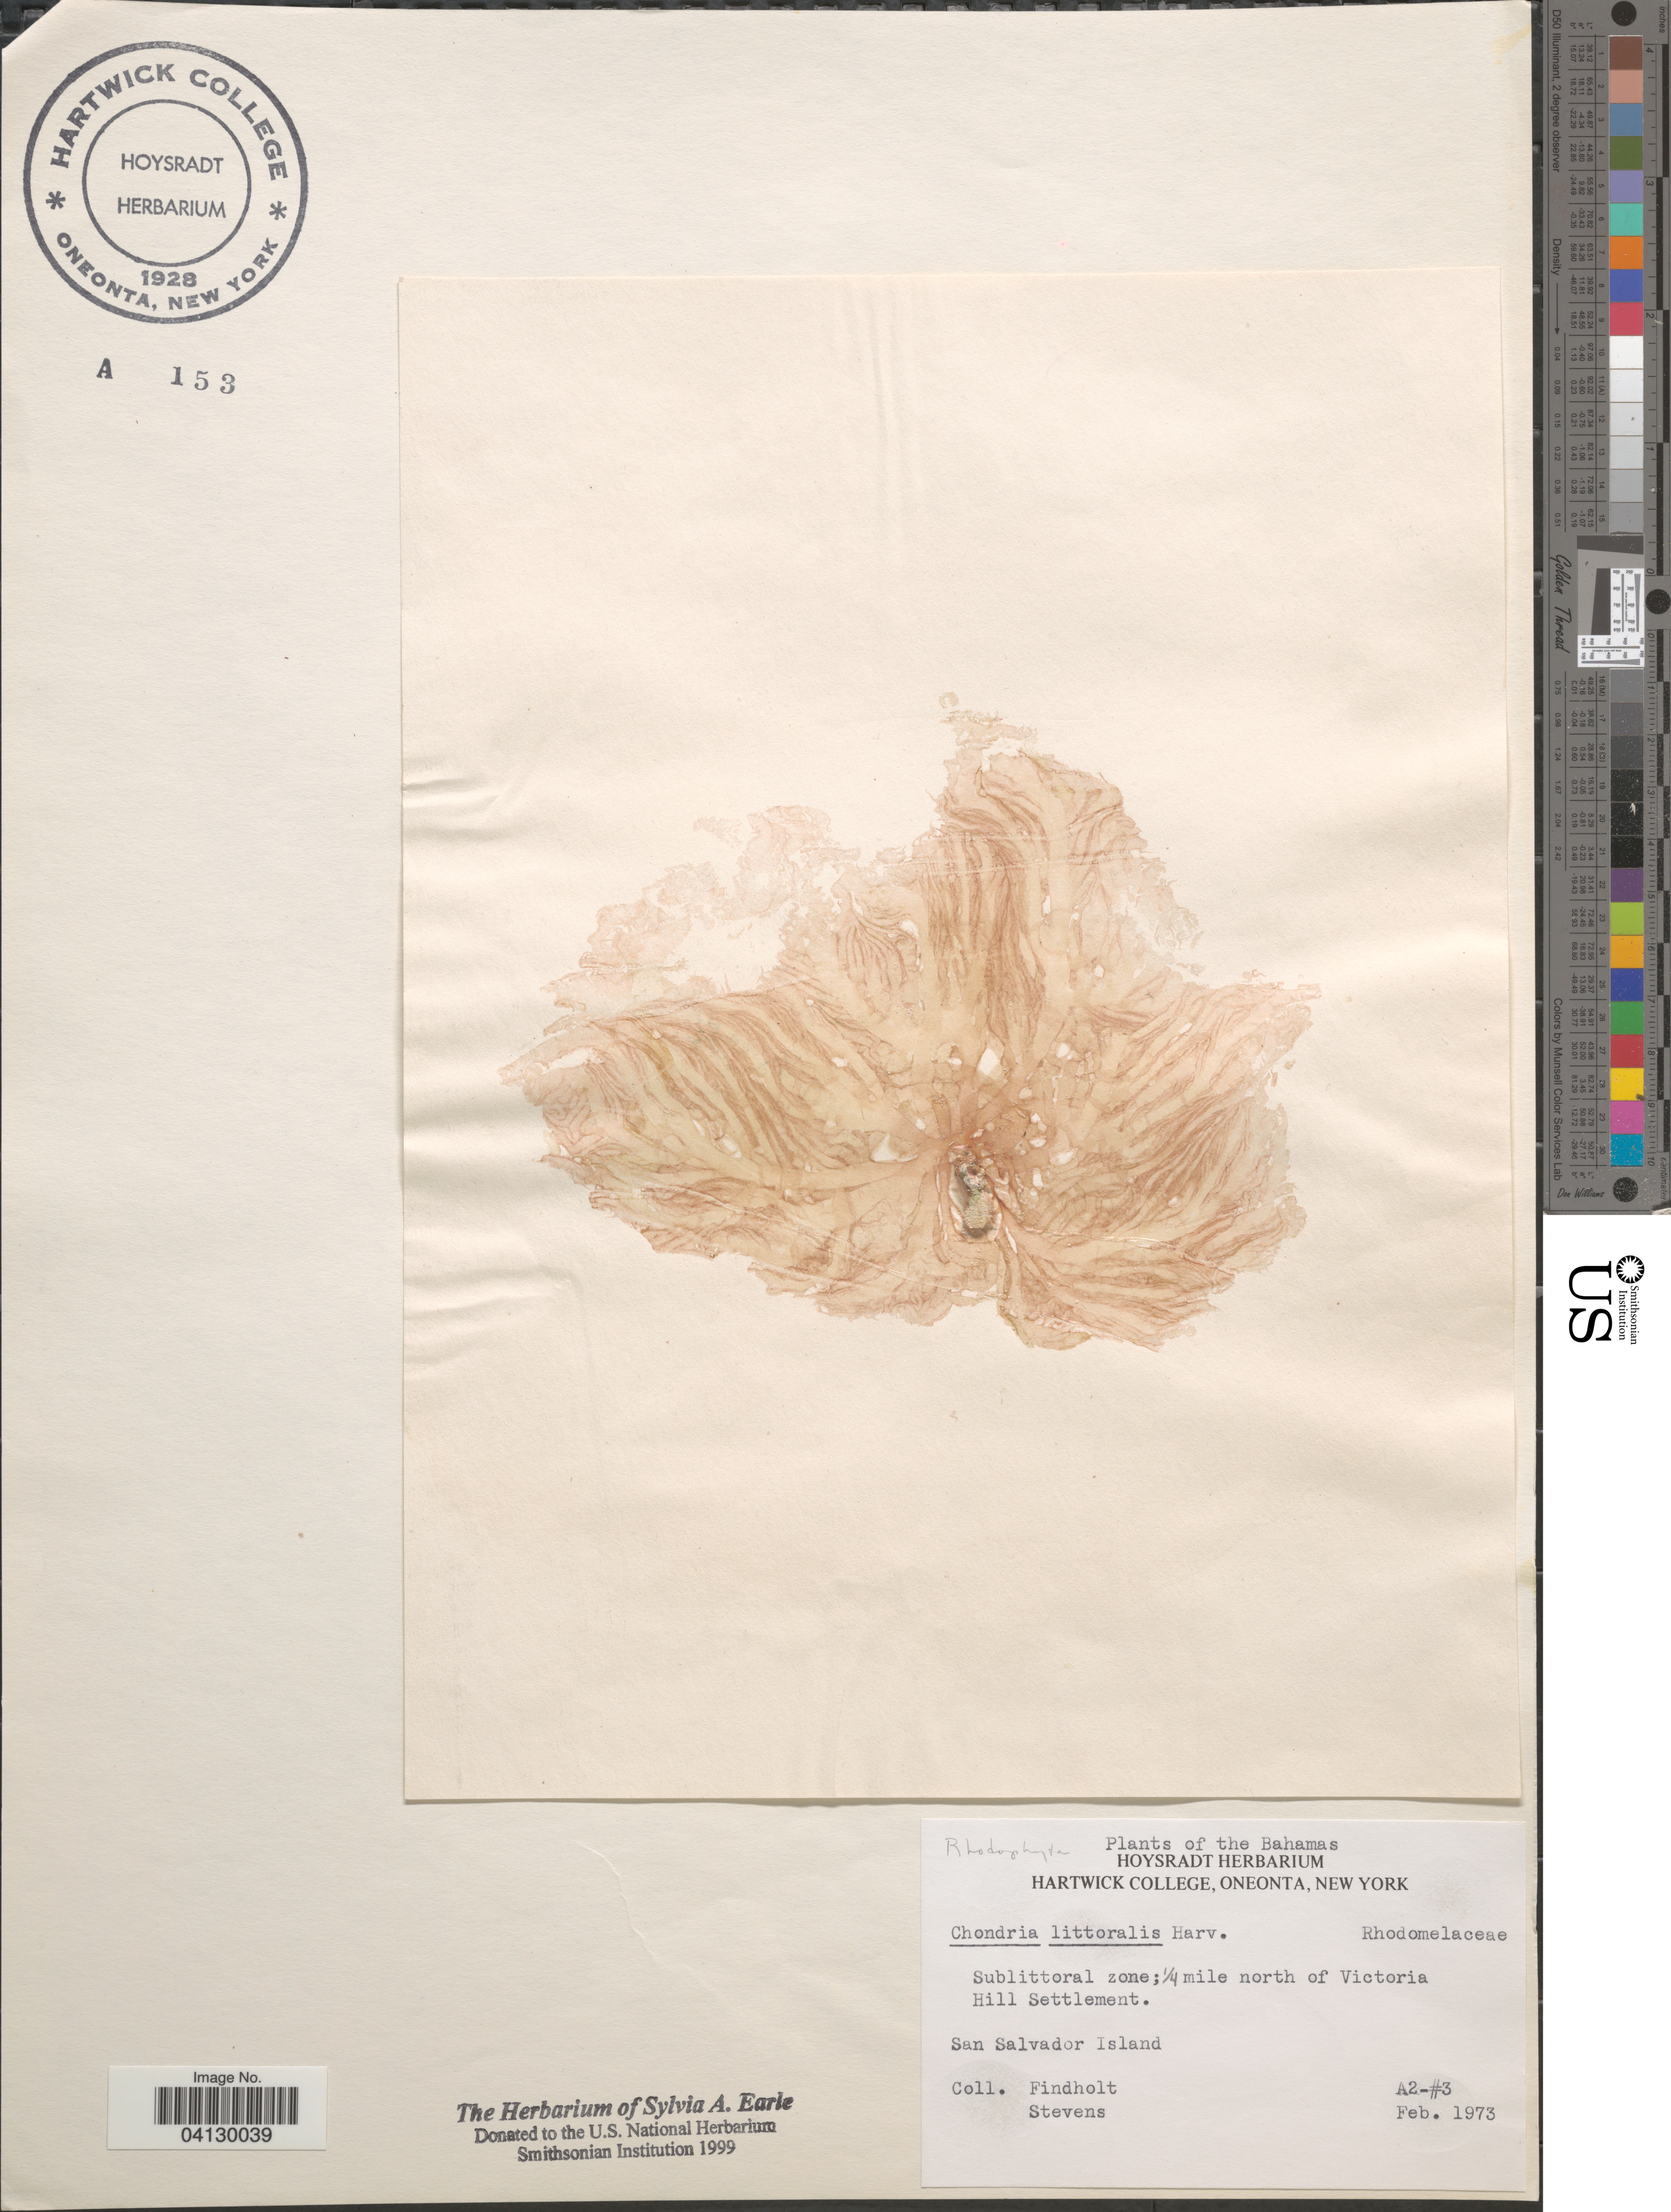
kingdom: Plantae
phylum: Rhodophyta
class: Florideophyceae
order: Nemaliales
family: Liagoraceae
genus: Trichogloea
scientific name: Trichogloea sp.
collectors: -. Findholt & -. Stevens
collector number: A2-#3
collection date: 1973-02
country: Bahamas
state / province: San Salvador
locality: Sublittoral zone; ¼ mile north of Victoria Hill Settlement. San Salvador Island.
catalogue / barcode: US 328807